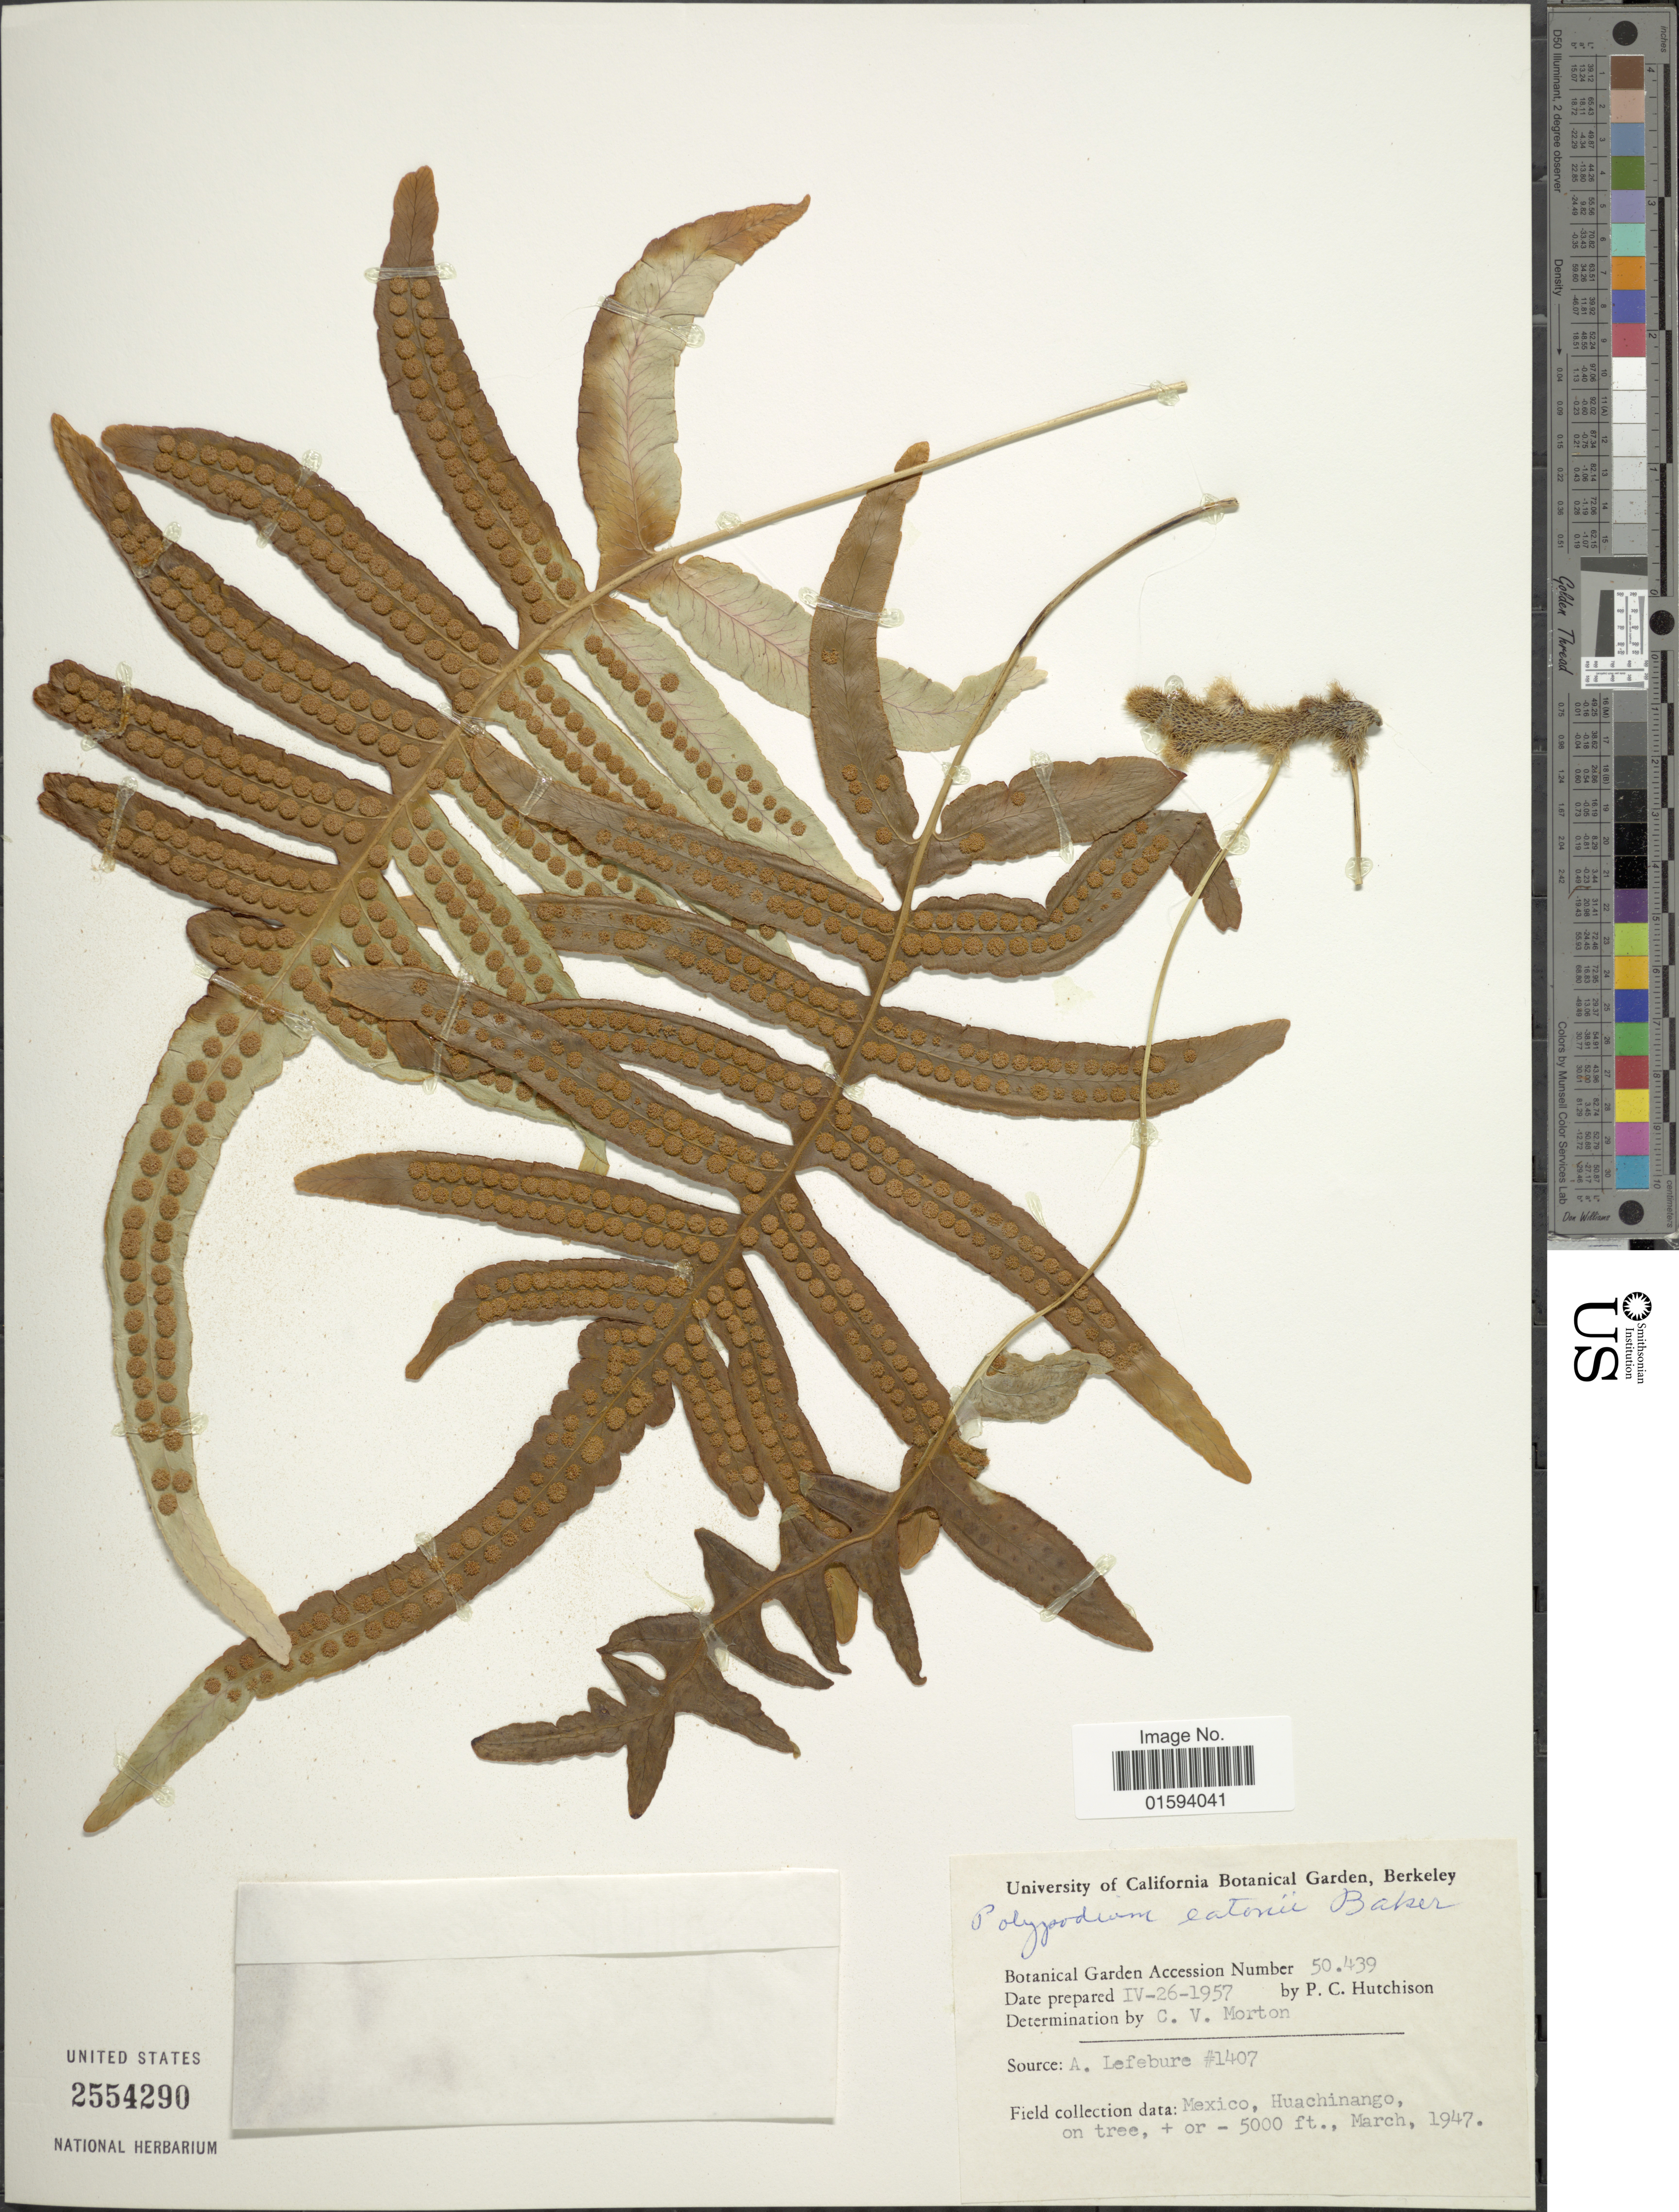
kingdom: Plantae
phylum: Tracheophyta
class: Polypodiopsida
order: Polypodiales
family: Polypodiaceae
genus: Polypodium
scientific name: Polypodium eatonii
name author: Baker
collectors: P. C. Hutchison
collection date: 1957-04-26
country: United States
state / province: California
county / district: Alameda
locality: University of California Botanical Garden, Berkeley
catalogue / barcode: US 2554290